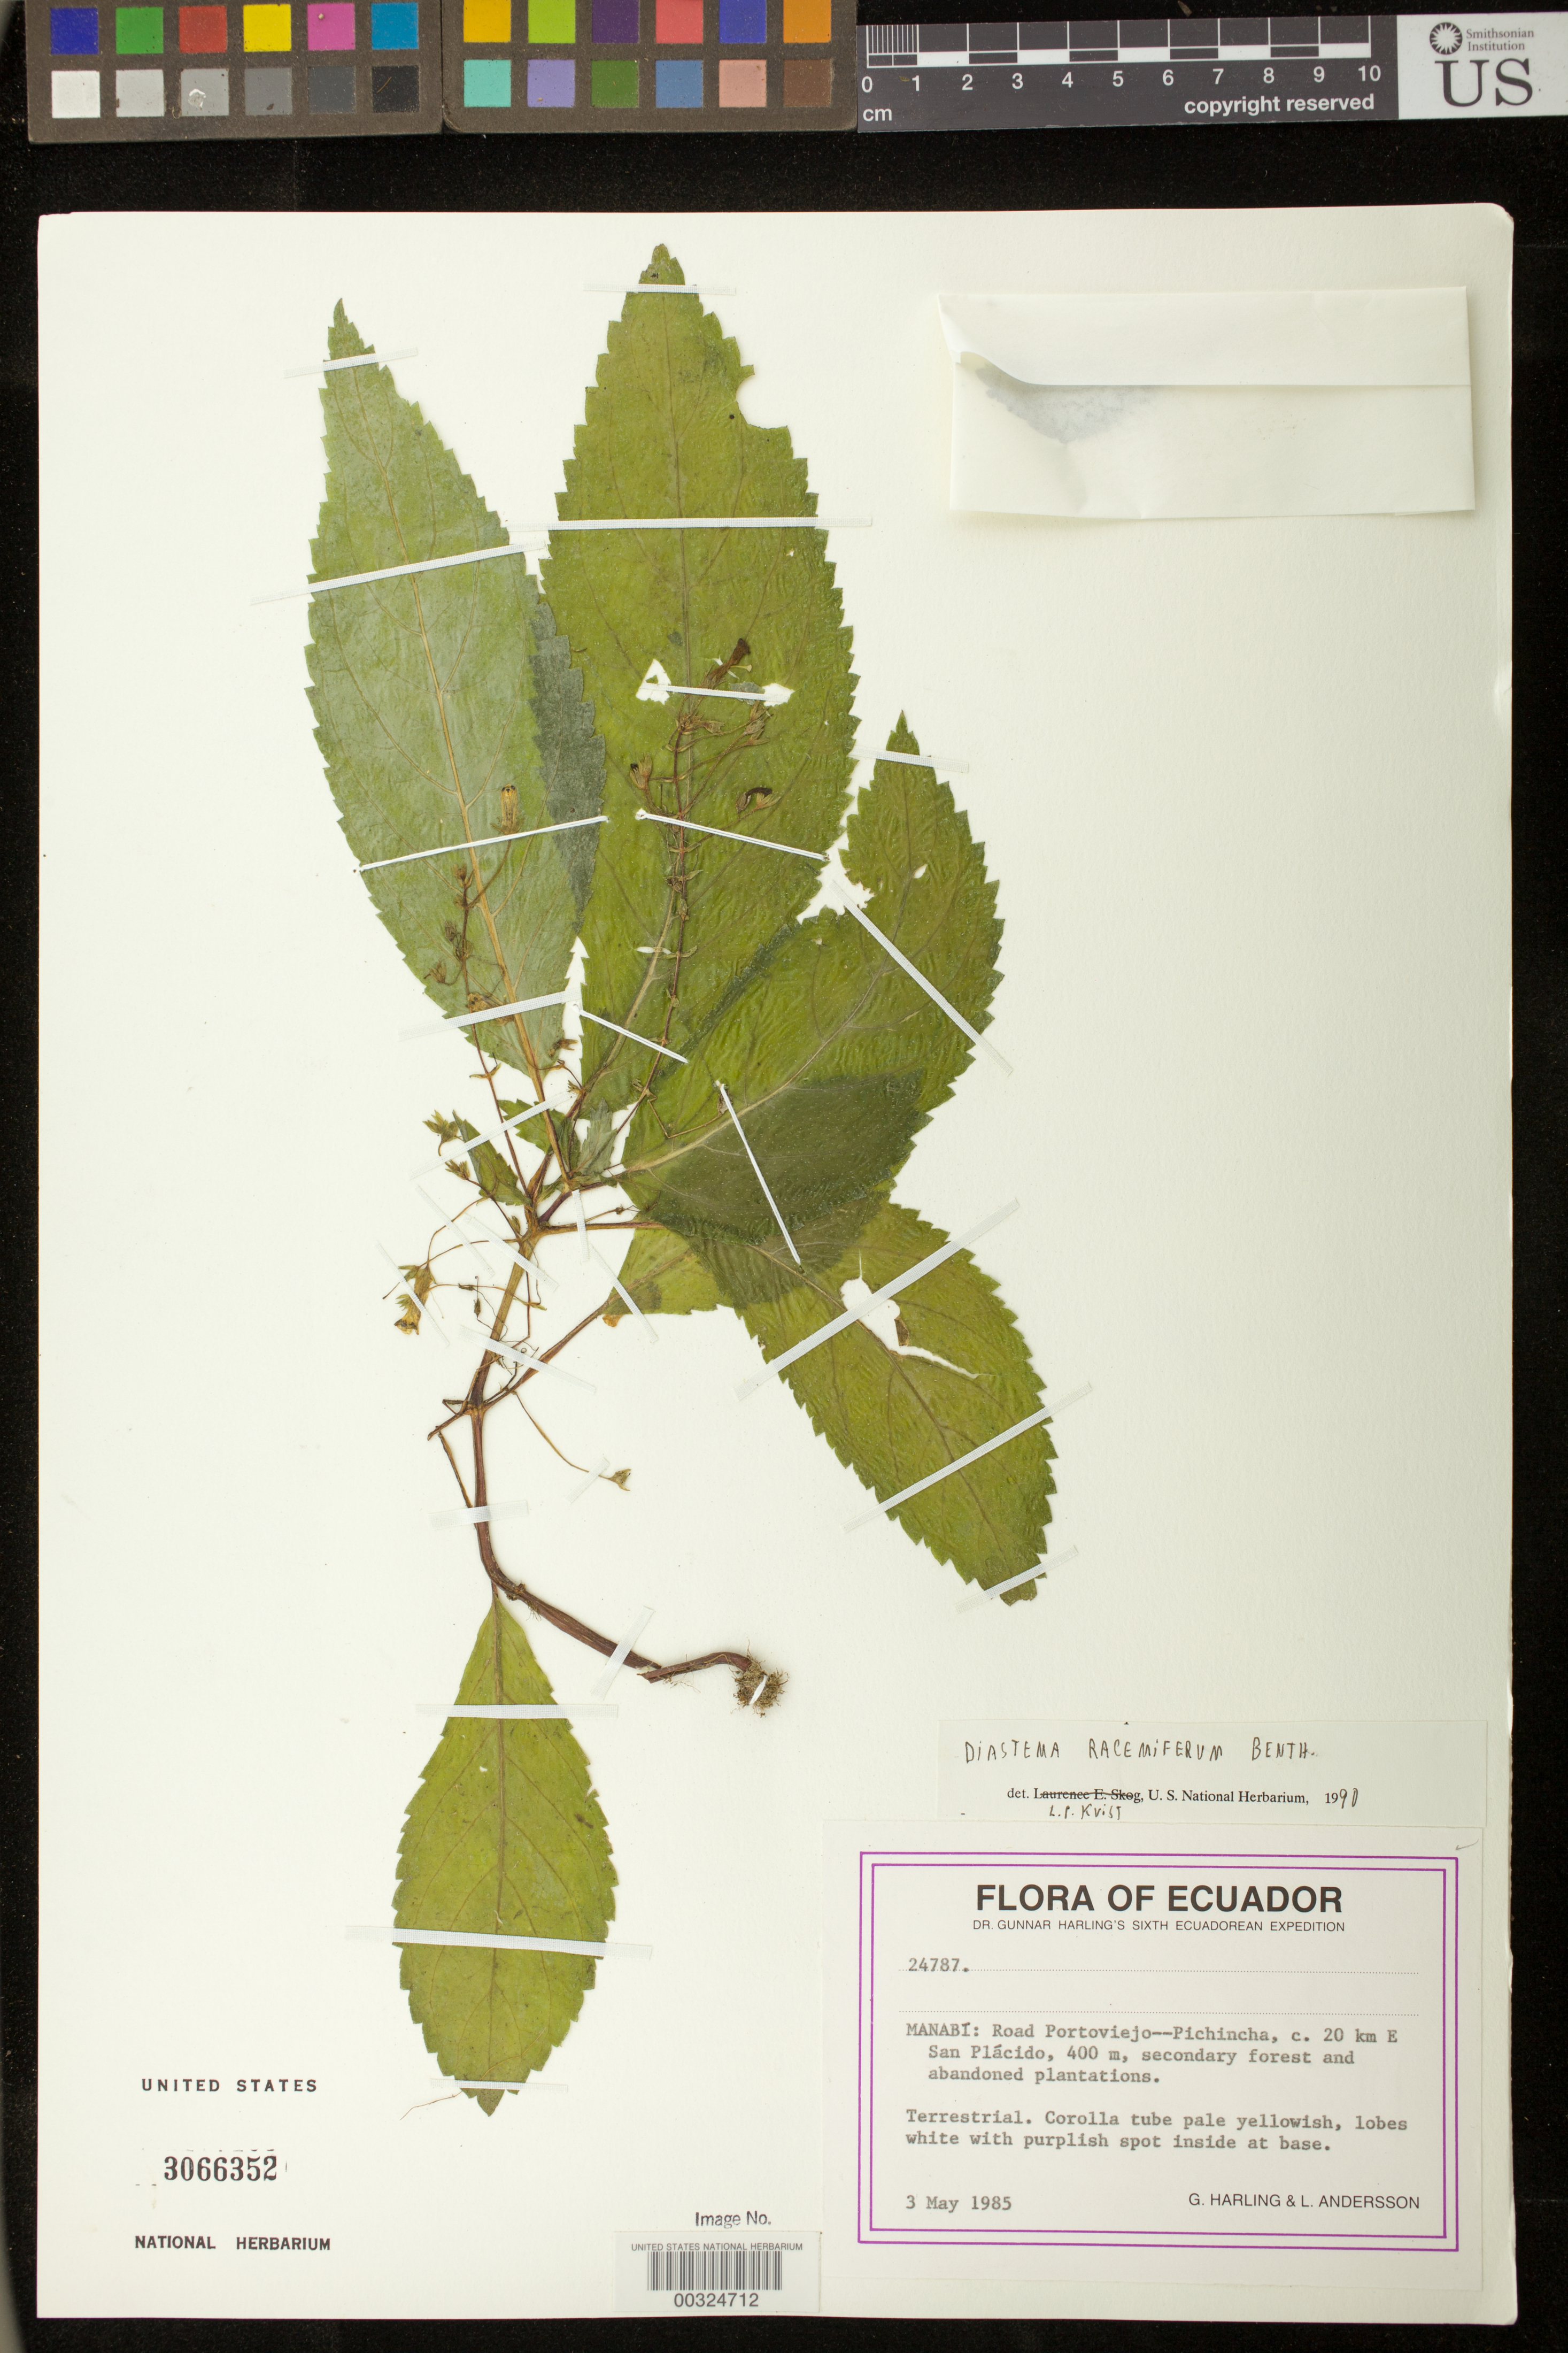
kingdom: Plantae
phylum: Tracheophyta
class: Magnoliopsida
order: Lamiales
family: Gesneriaceae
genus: Diastema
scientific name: Diastema racemiferum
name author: Benth.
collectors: G. Harling & L. Andersson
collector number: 24787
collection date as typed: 03 May 1985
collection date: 1985-05-03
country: Ecuador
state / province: Manabí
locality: Road Portoviejo - Pichincha, C 20 km E San Placido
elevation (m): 400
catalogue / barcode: US 3066352